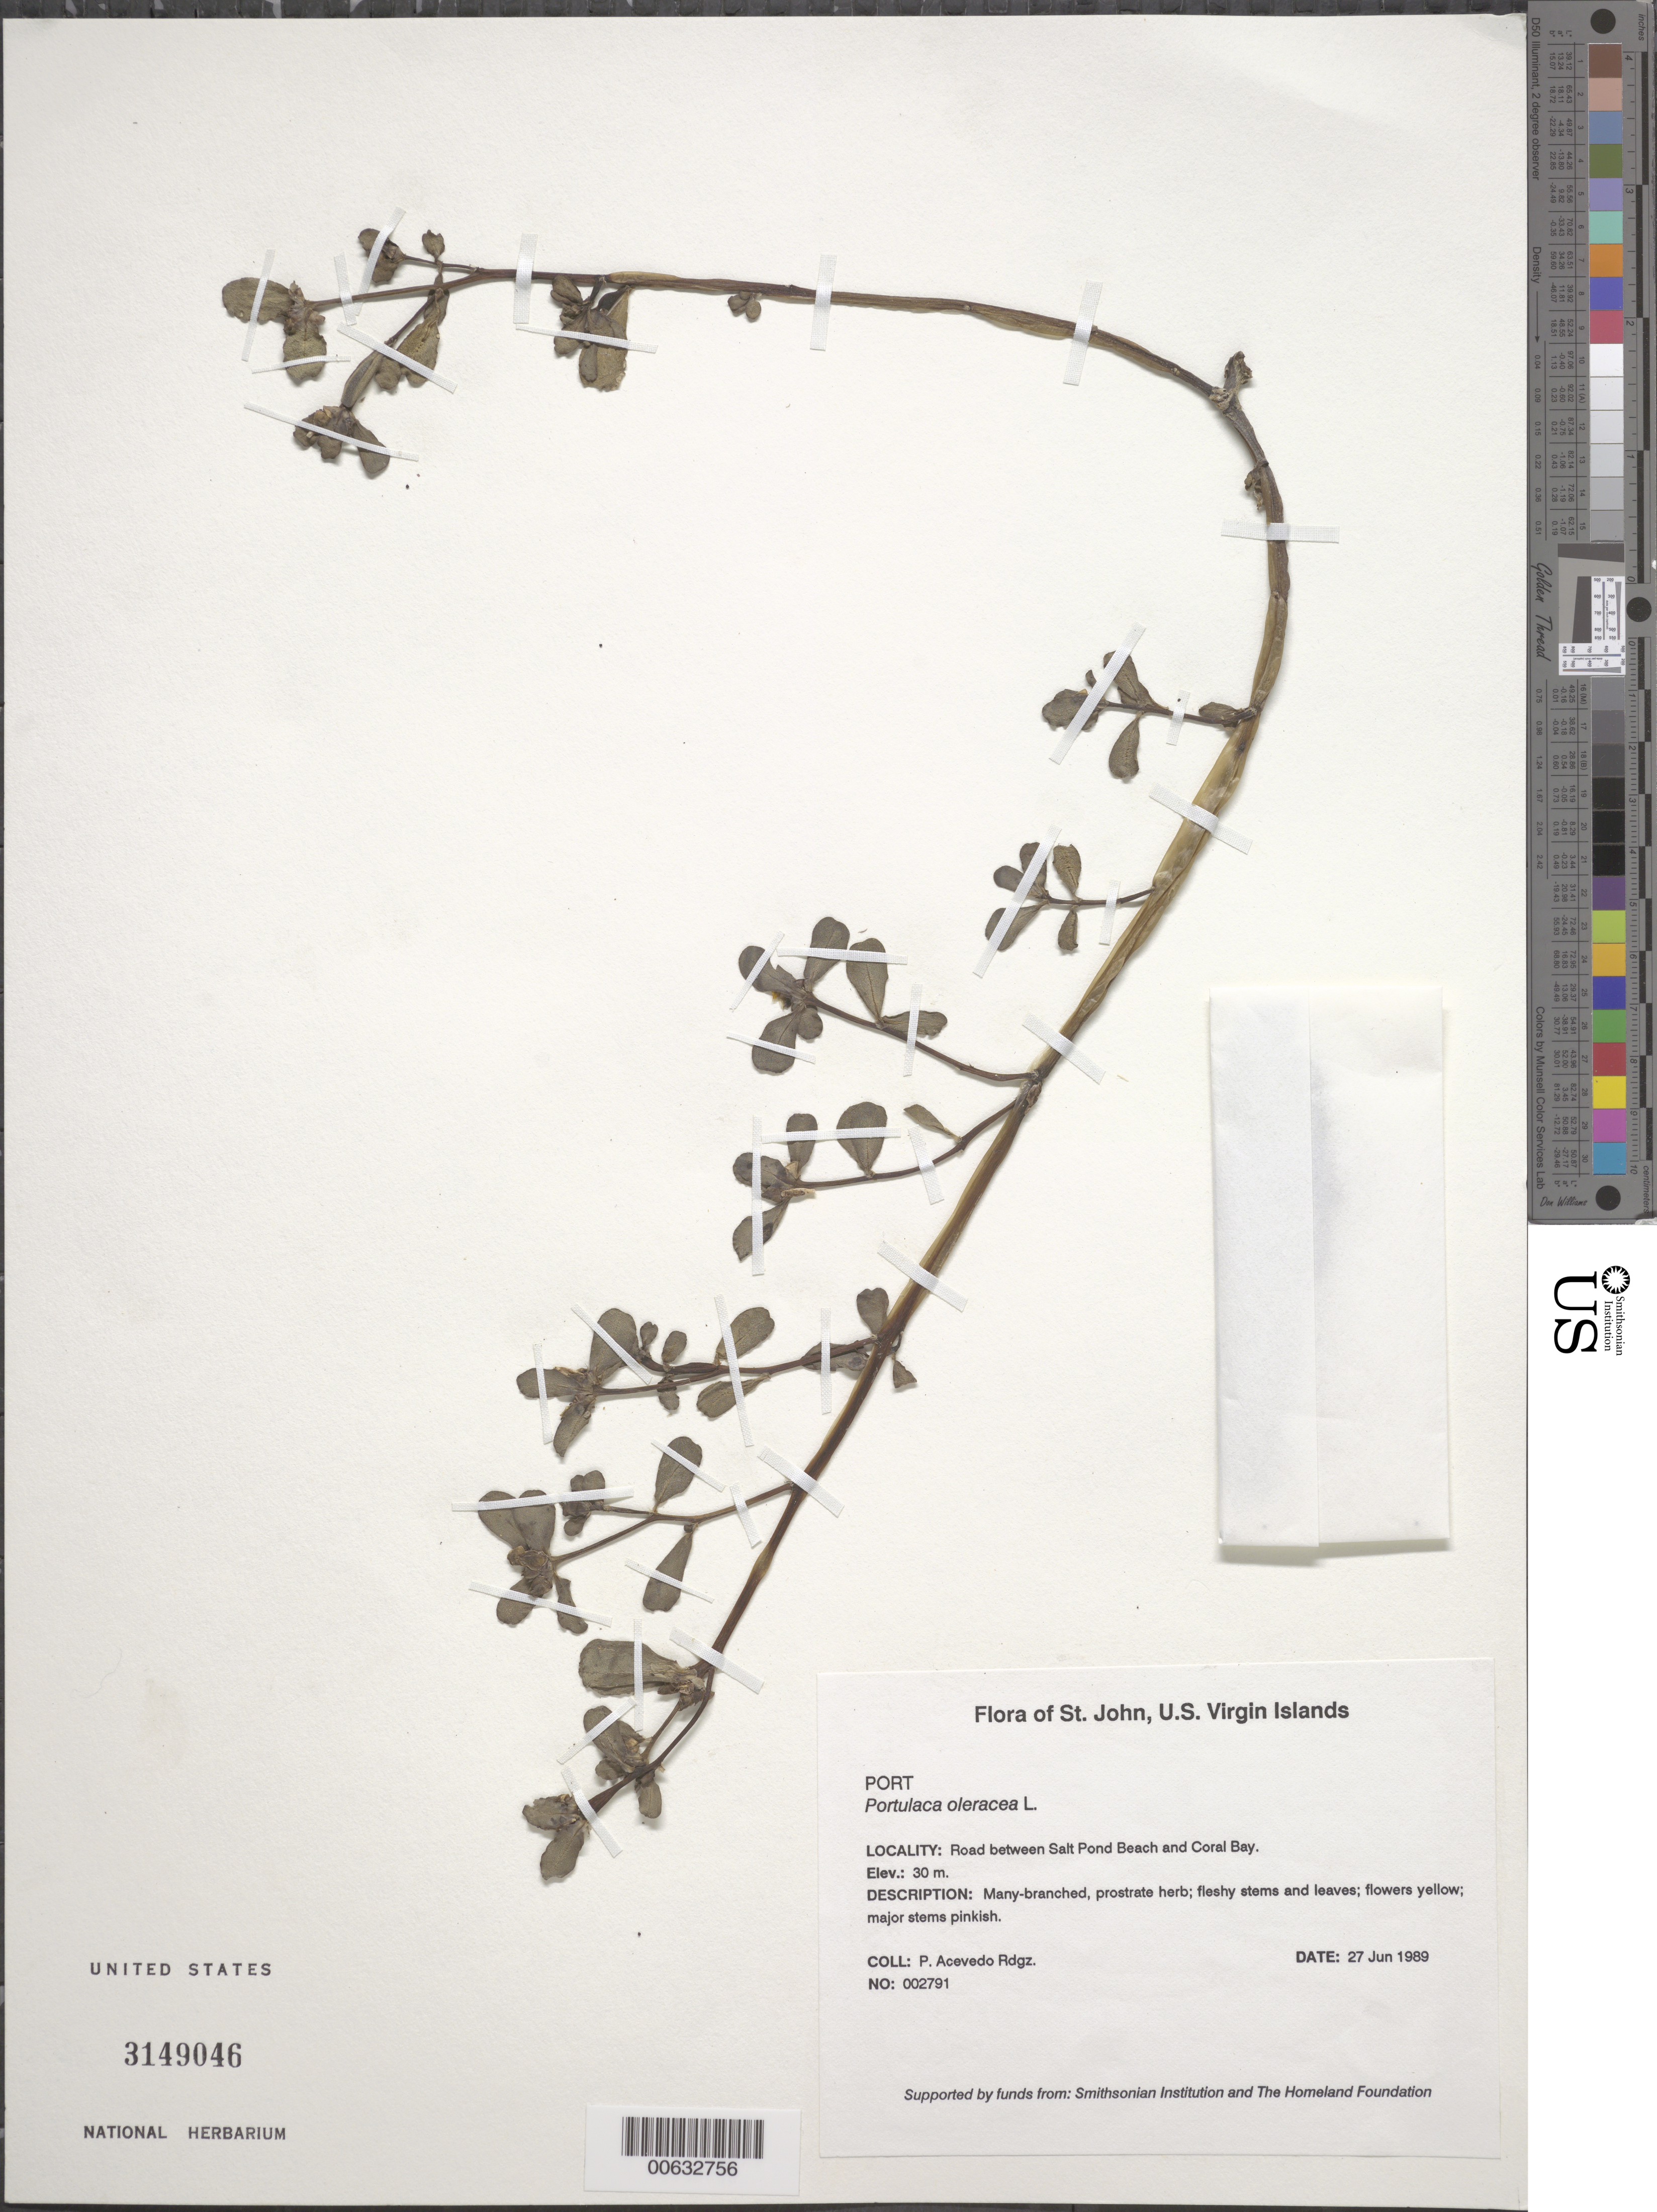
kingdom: Plantae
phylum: Tracheophyta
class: Magnoliopsida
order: Caryophyllales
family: Portulacaceae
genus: Portulaca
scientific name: Portulaca oleracea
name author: L.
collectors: P. Acevedo-Rodr.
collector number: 002791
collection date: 1989-06-27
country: U.S. Virgin Islands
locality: St. John. Road between Salt Pond Beach and Coral Bay.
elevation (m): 30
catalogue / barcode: US 3149046